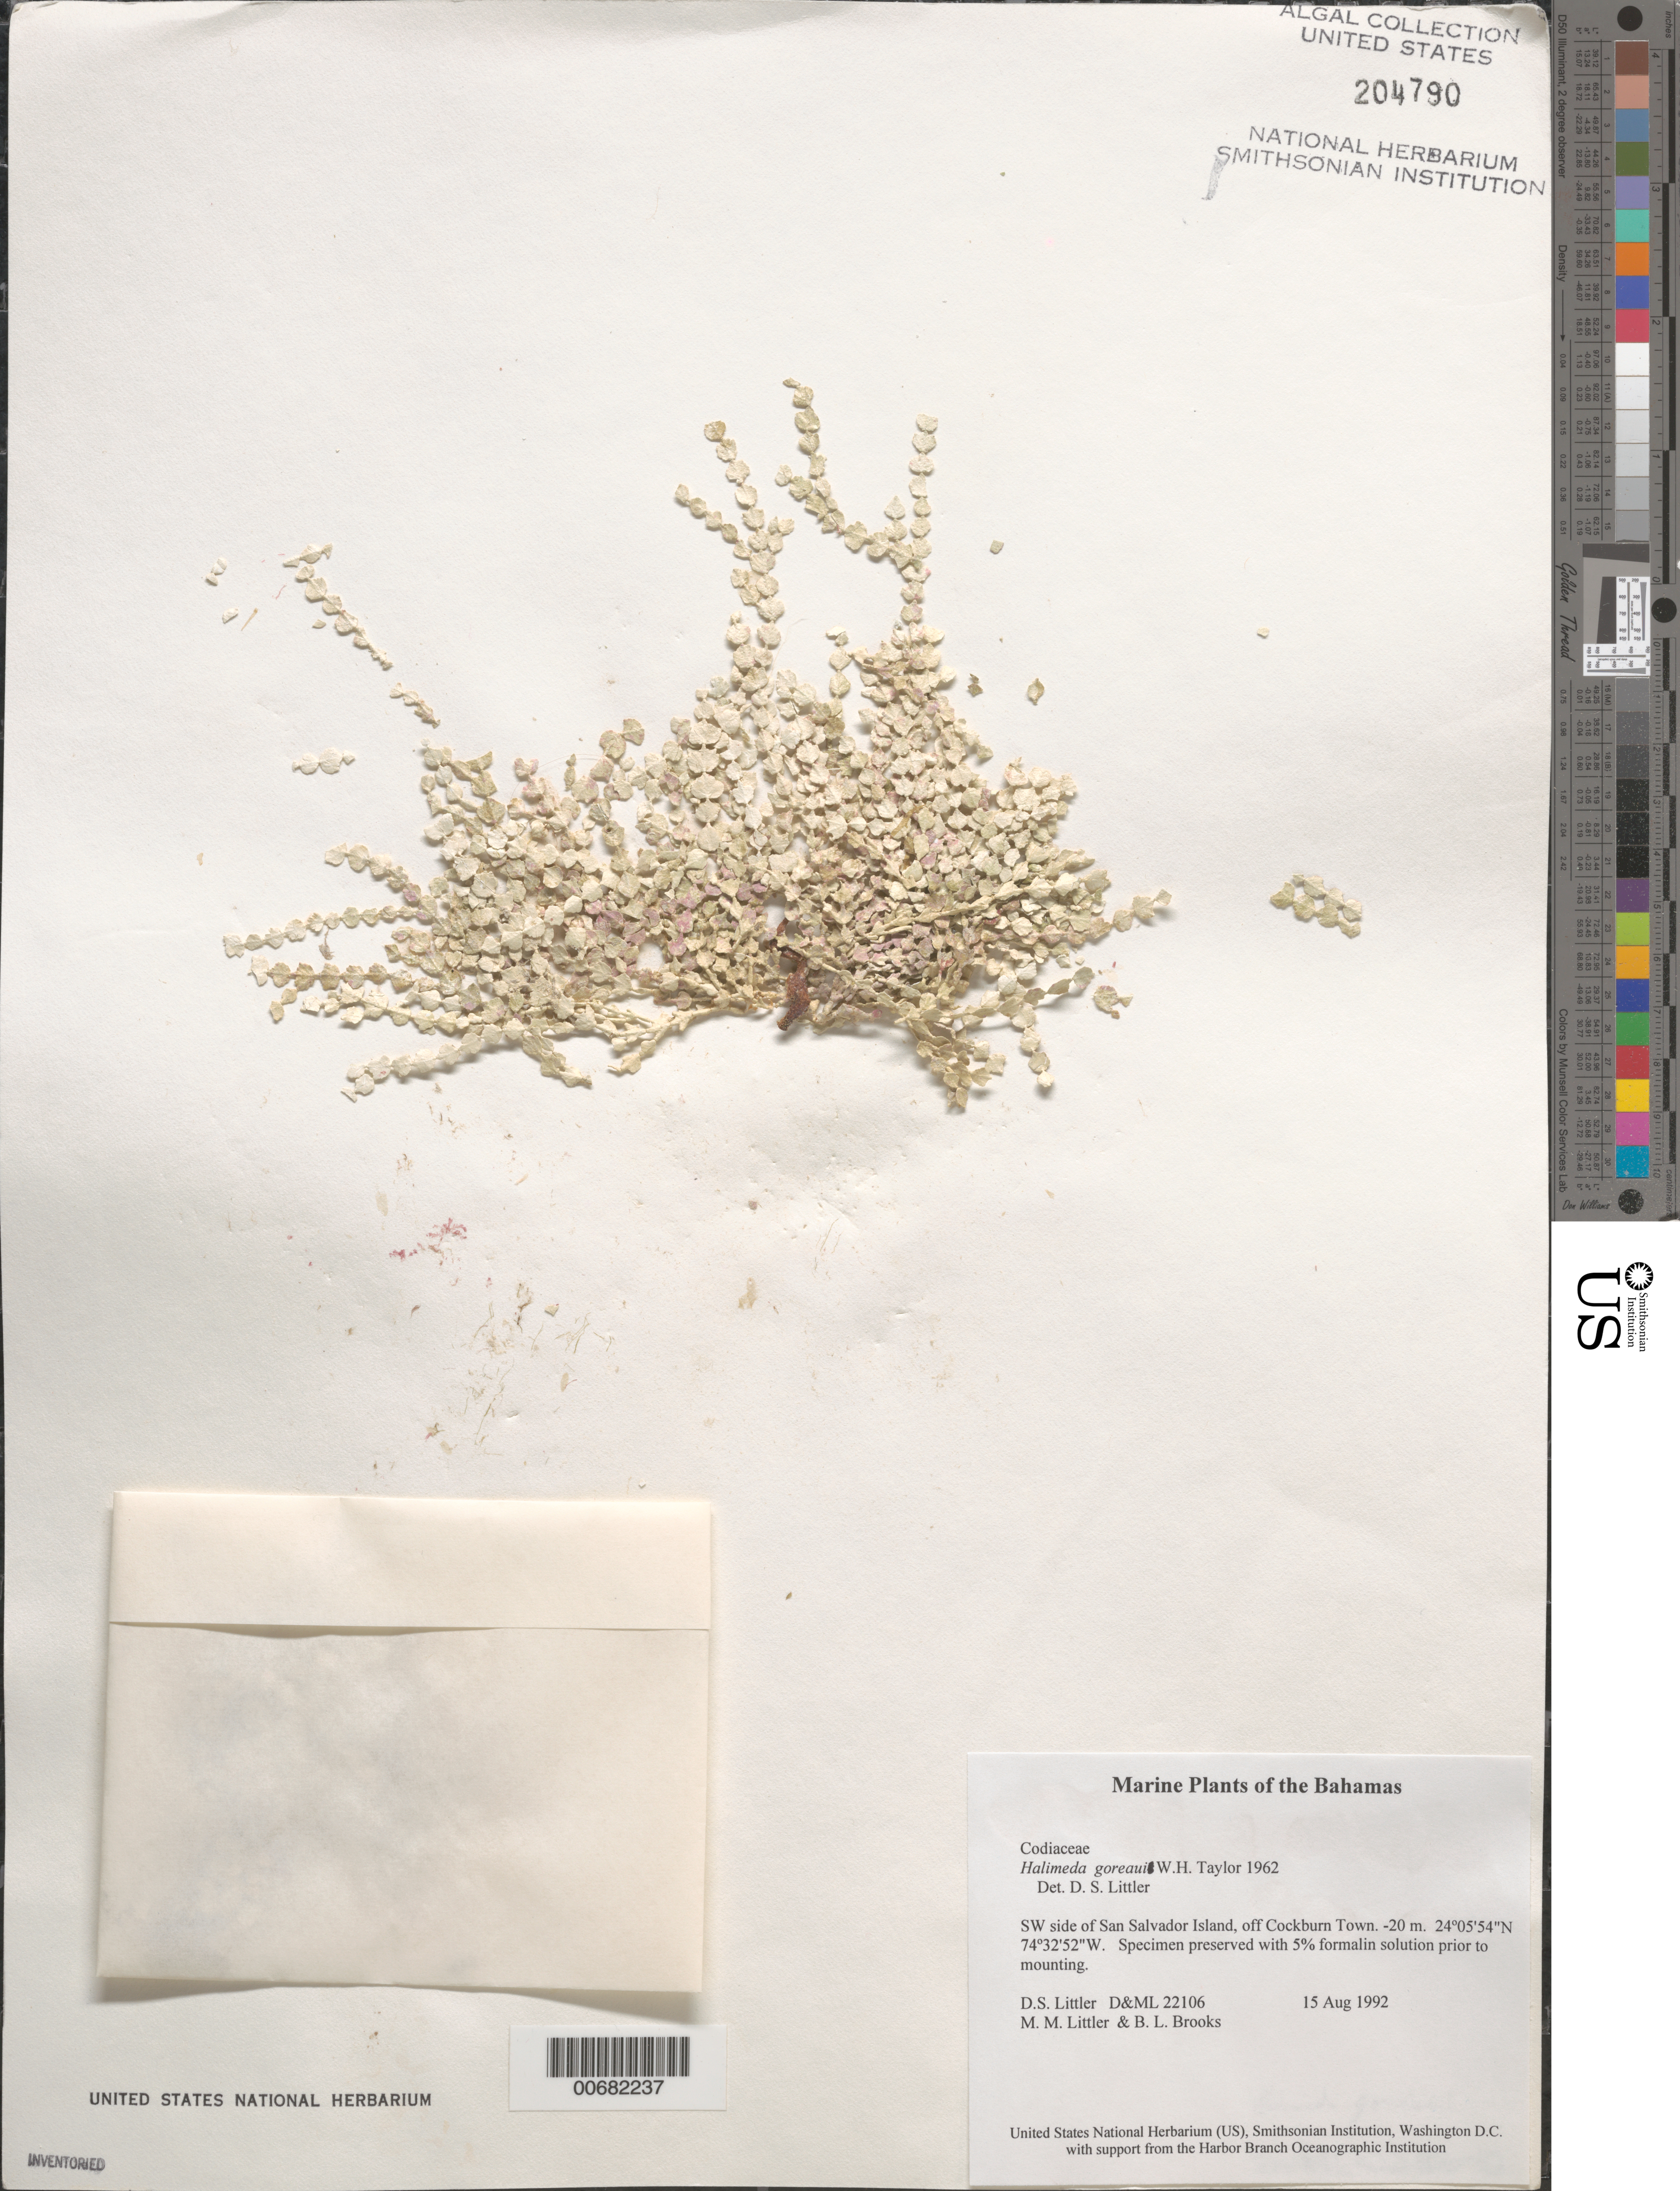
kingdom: Plantae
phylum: Chlorophyta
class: Ulvophyceae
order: Bryopsidales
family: Halimedaceae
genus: Halimeda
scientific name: Halimeda goreaui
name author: W.R. Taylor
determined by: Littler, D. S.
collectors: D. S. Littler, M. M. Littler & B. Brooks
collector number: D&ML 22106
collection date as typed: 15 Aug 1992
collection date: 1992-08-15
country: Bahamas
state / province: San Salvador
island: San Salvador Island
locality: Off Cockburn Town, southwest side of island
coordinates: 24 05' 54" N, 74 32' 52" W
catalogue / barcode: US 204790